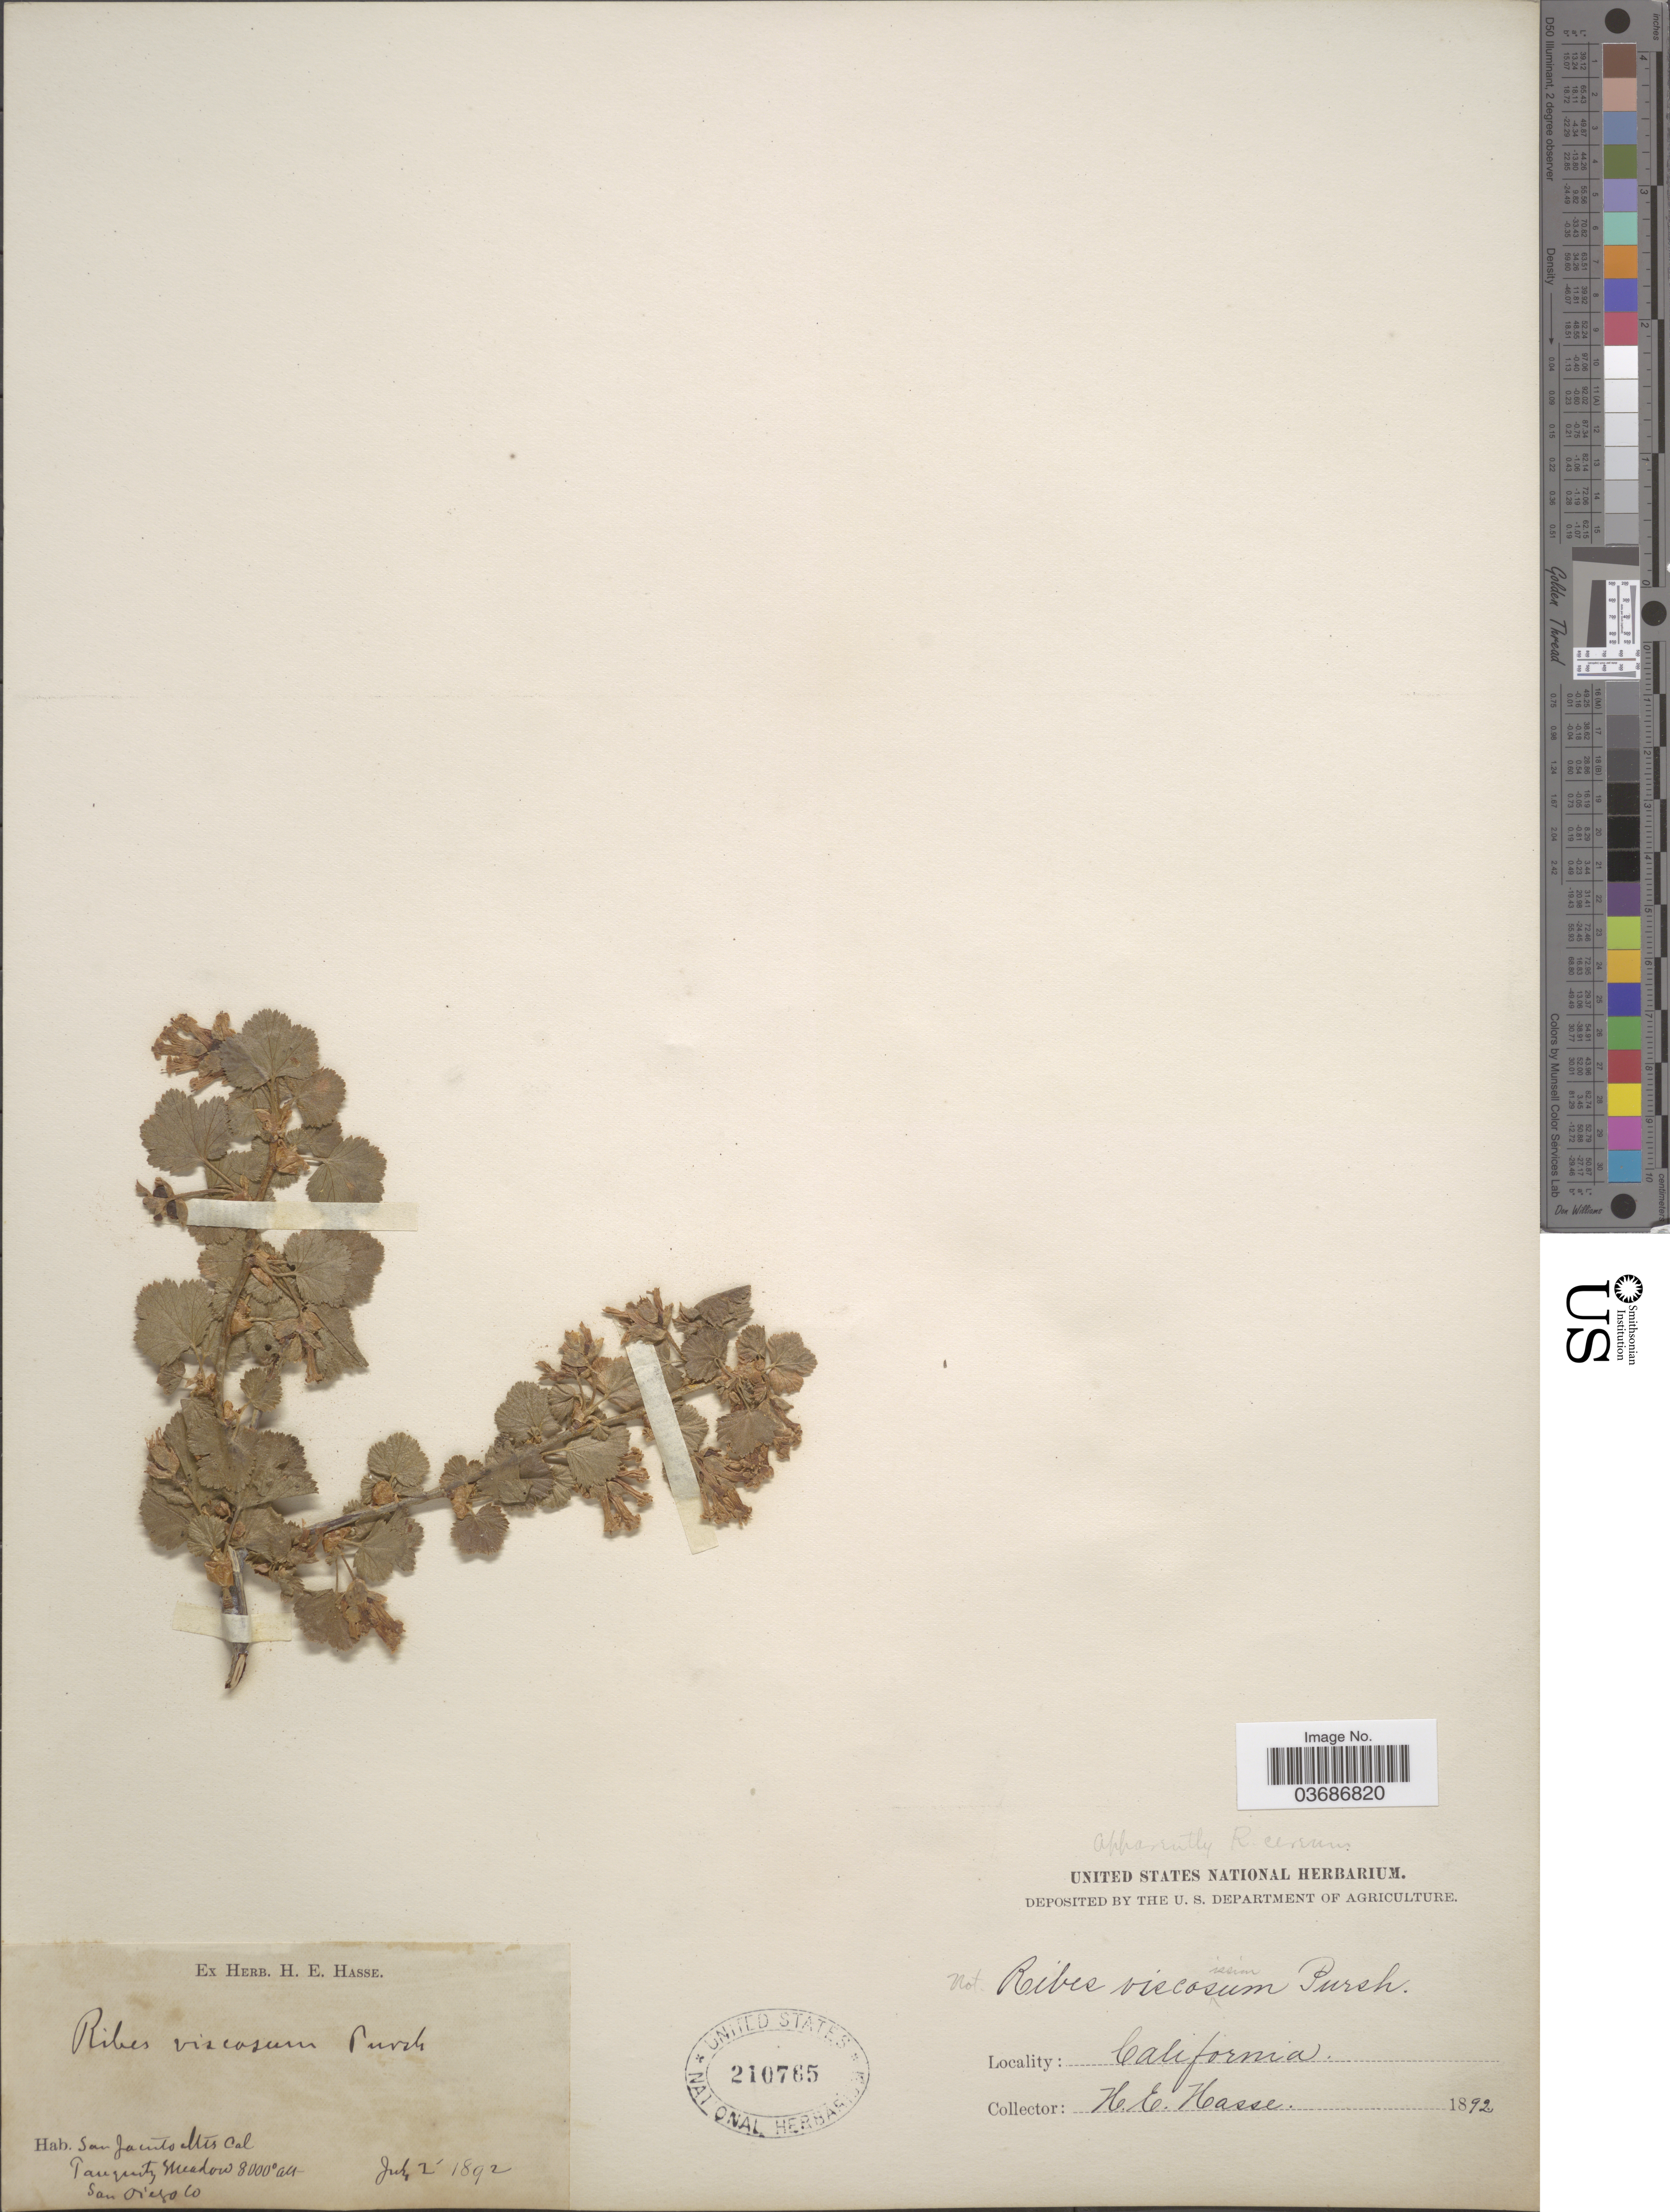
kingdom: Plantae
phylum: Tracheophyta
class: Magnoliopsida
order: Saxifragales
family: Grossulariaceae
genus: Ribes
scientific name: Ribes cereum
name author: Douglas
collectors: H. E. Hasse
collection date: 1892-07-02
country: United States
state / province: California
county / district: Riverside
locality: San Jacinto Mts. Tauquitz Meadow. San Diego Co.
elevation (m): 2438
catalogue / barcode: US 210765